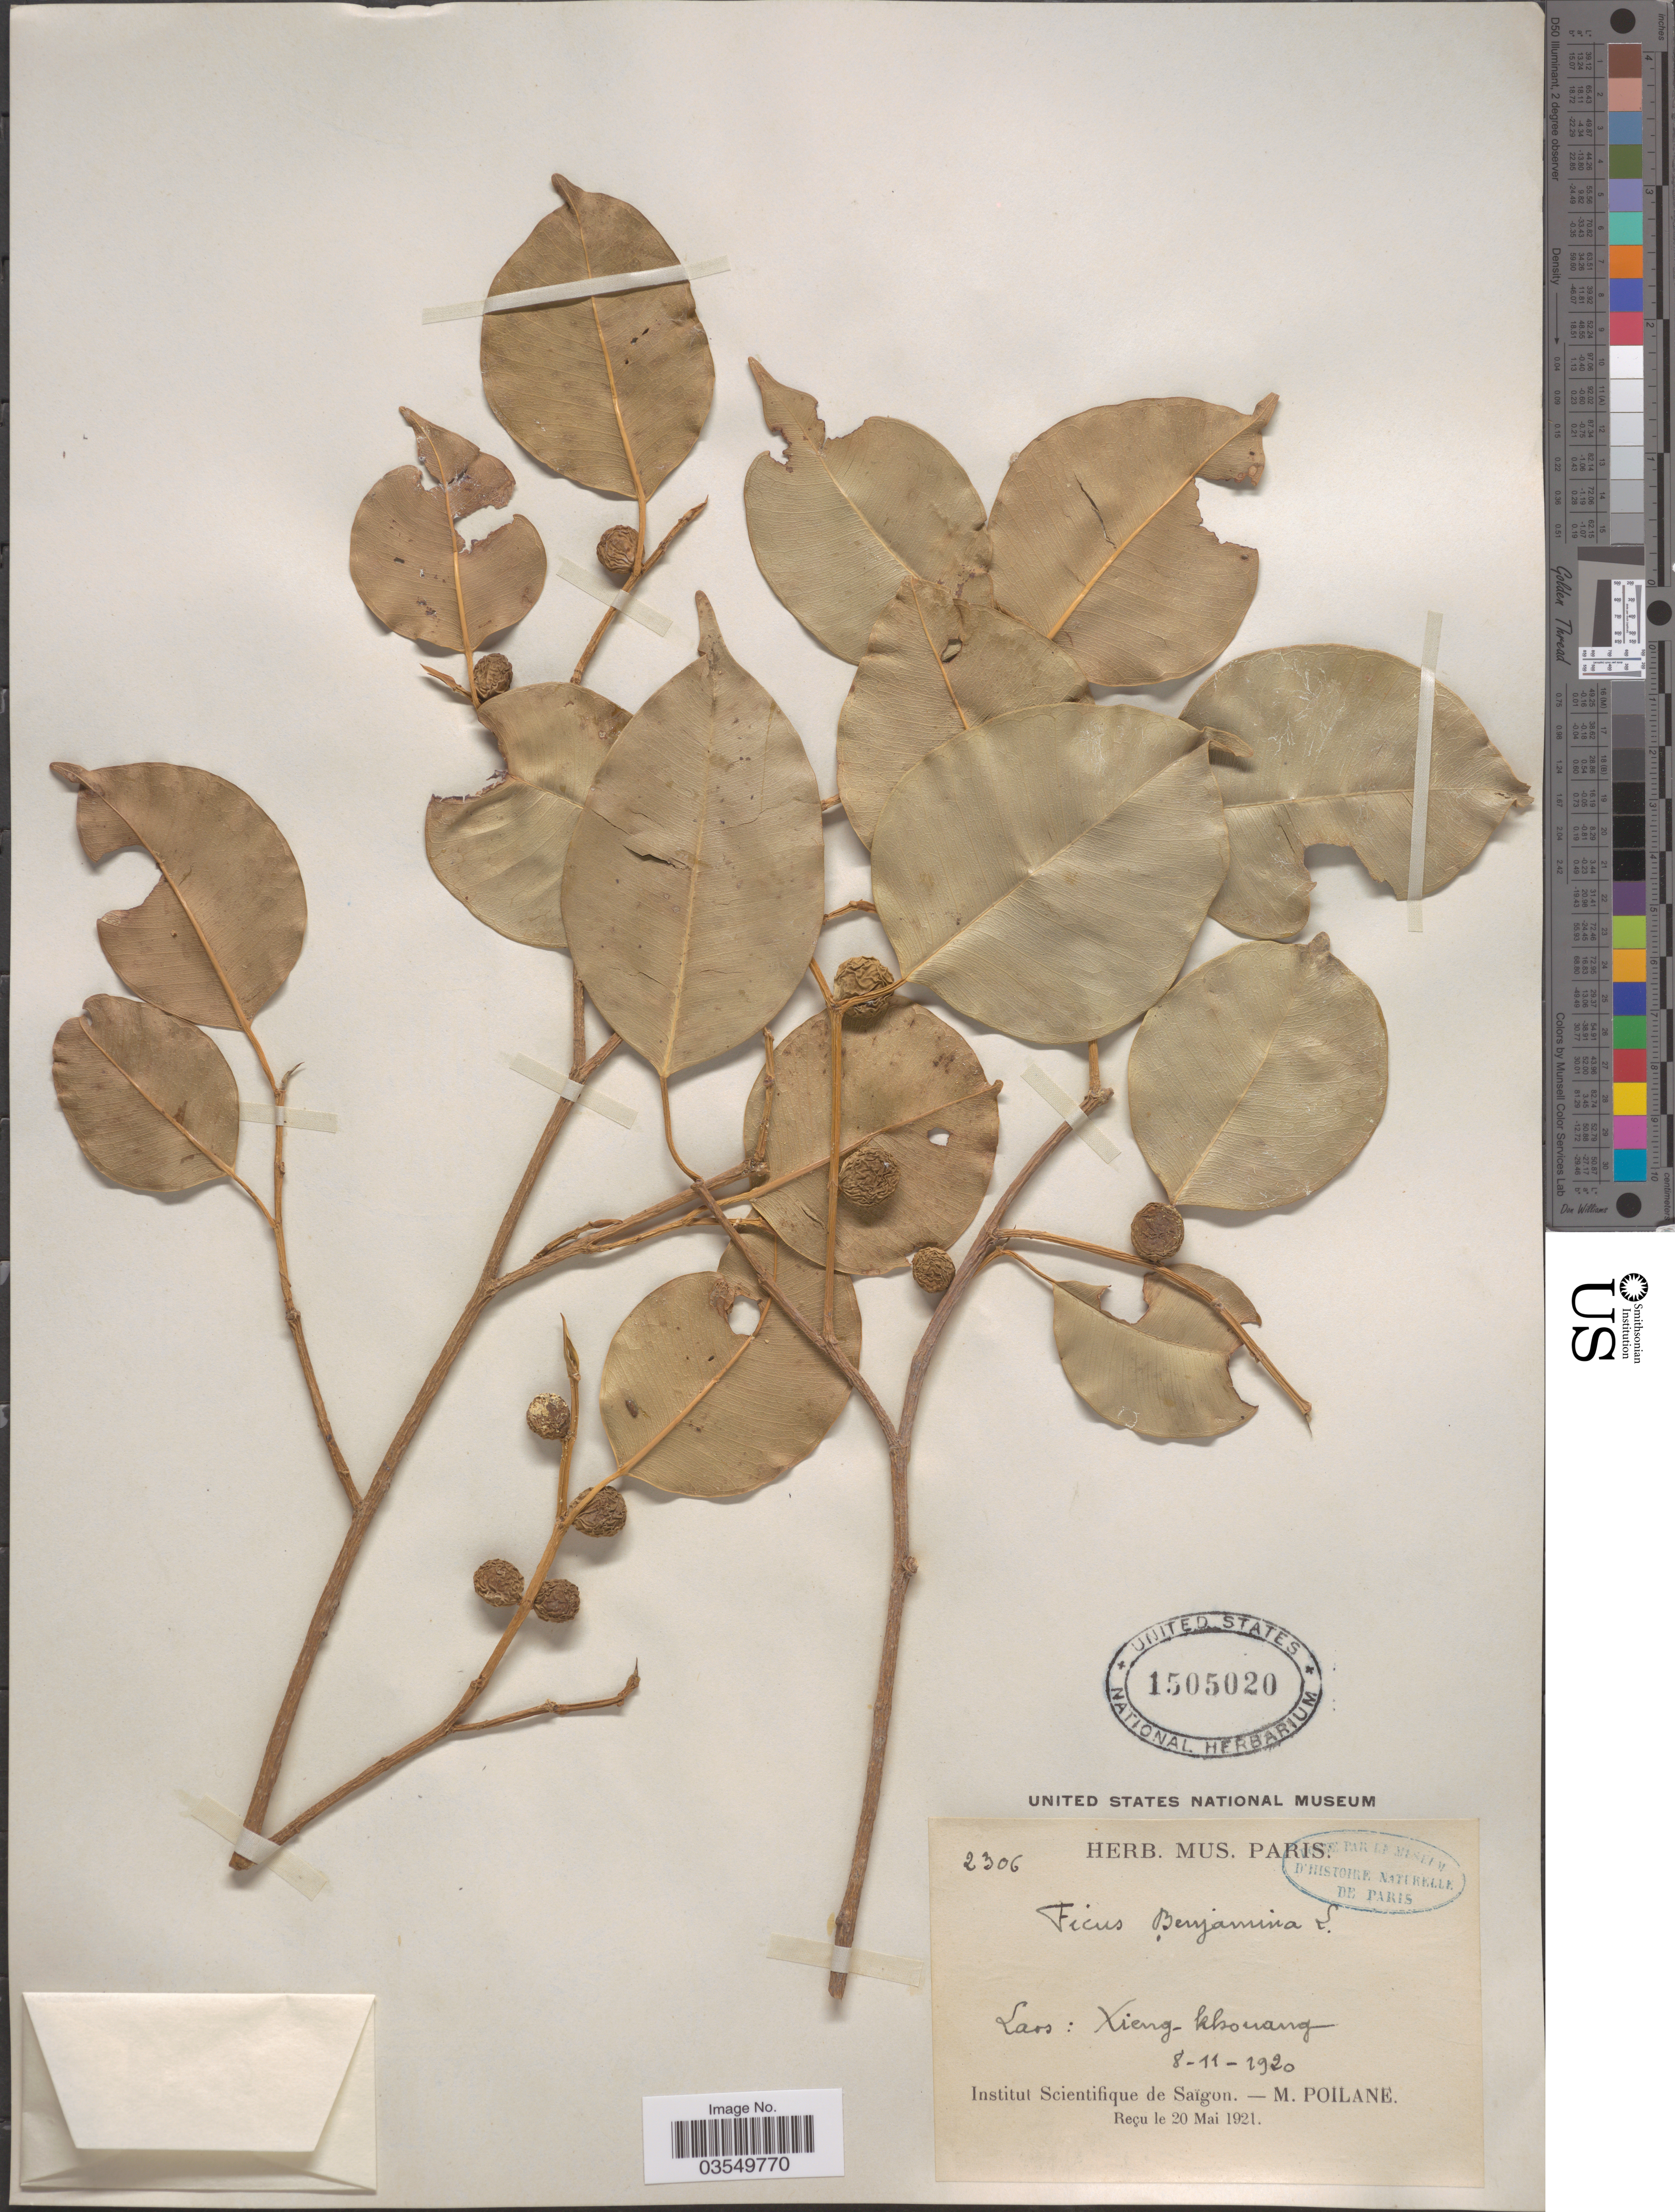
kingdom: Plantae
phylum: Tracheophyta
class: Magnoliopsida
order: Rosales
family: Moraceae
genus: Ficus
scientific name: Ficus benjamina var. benjamina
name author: L.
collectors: M. Poilane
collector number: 2306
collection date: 1920-11-08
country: Laos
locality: Xieng-kouang.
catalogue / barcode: US 1505020